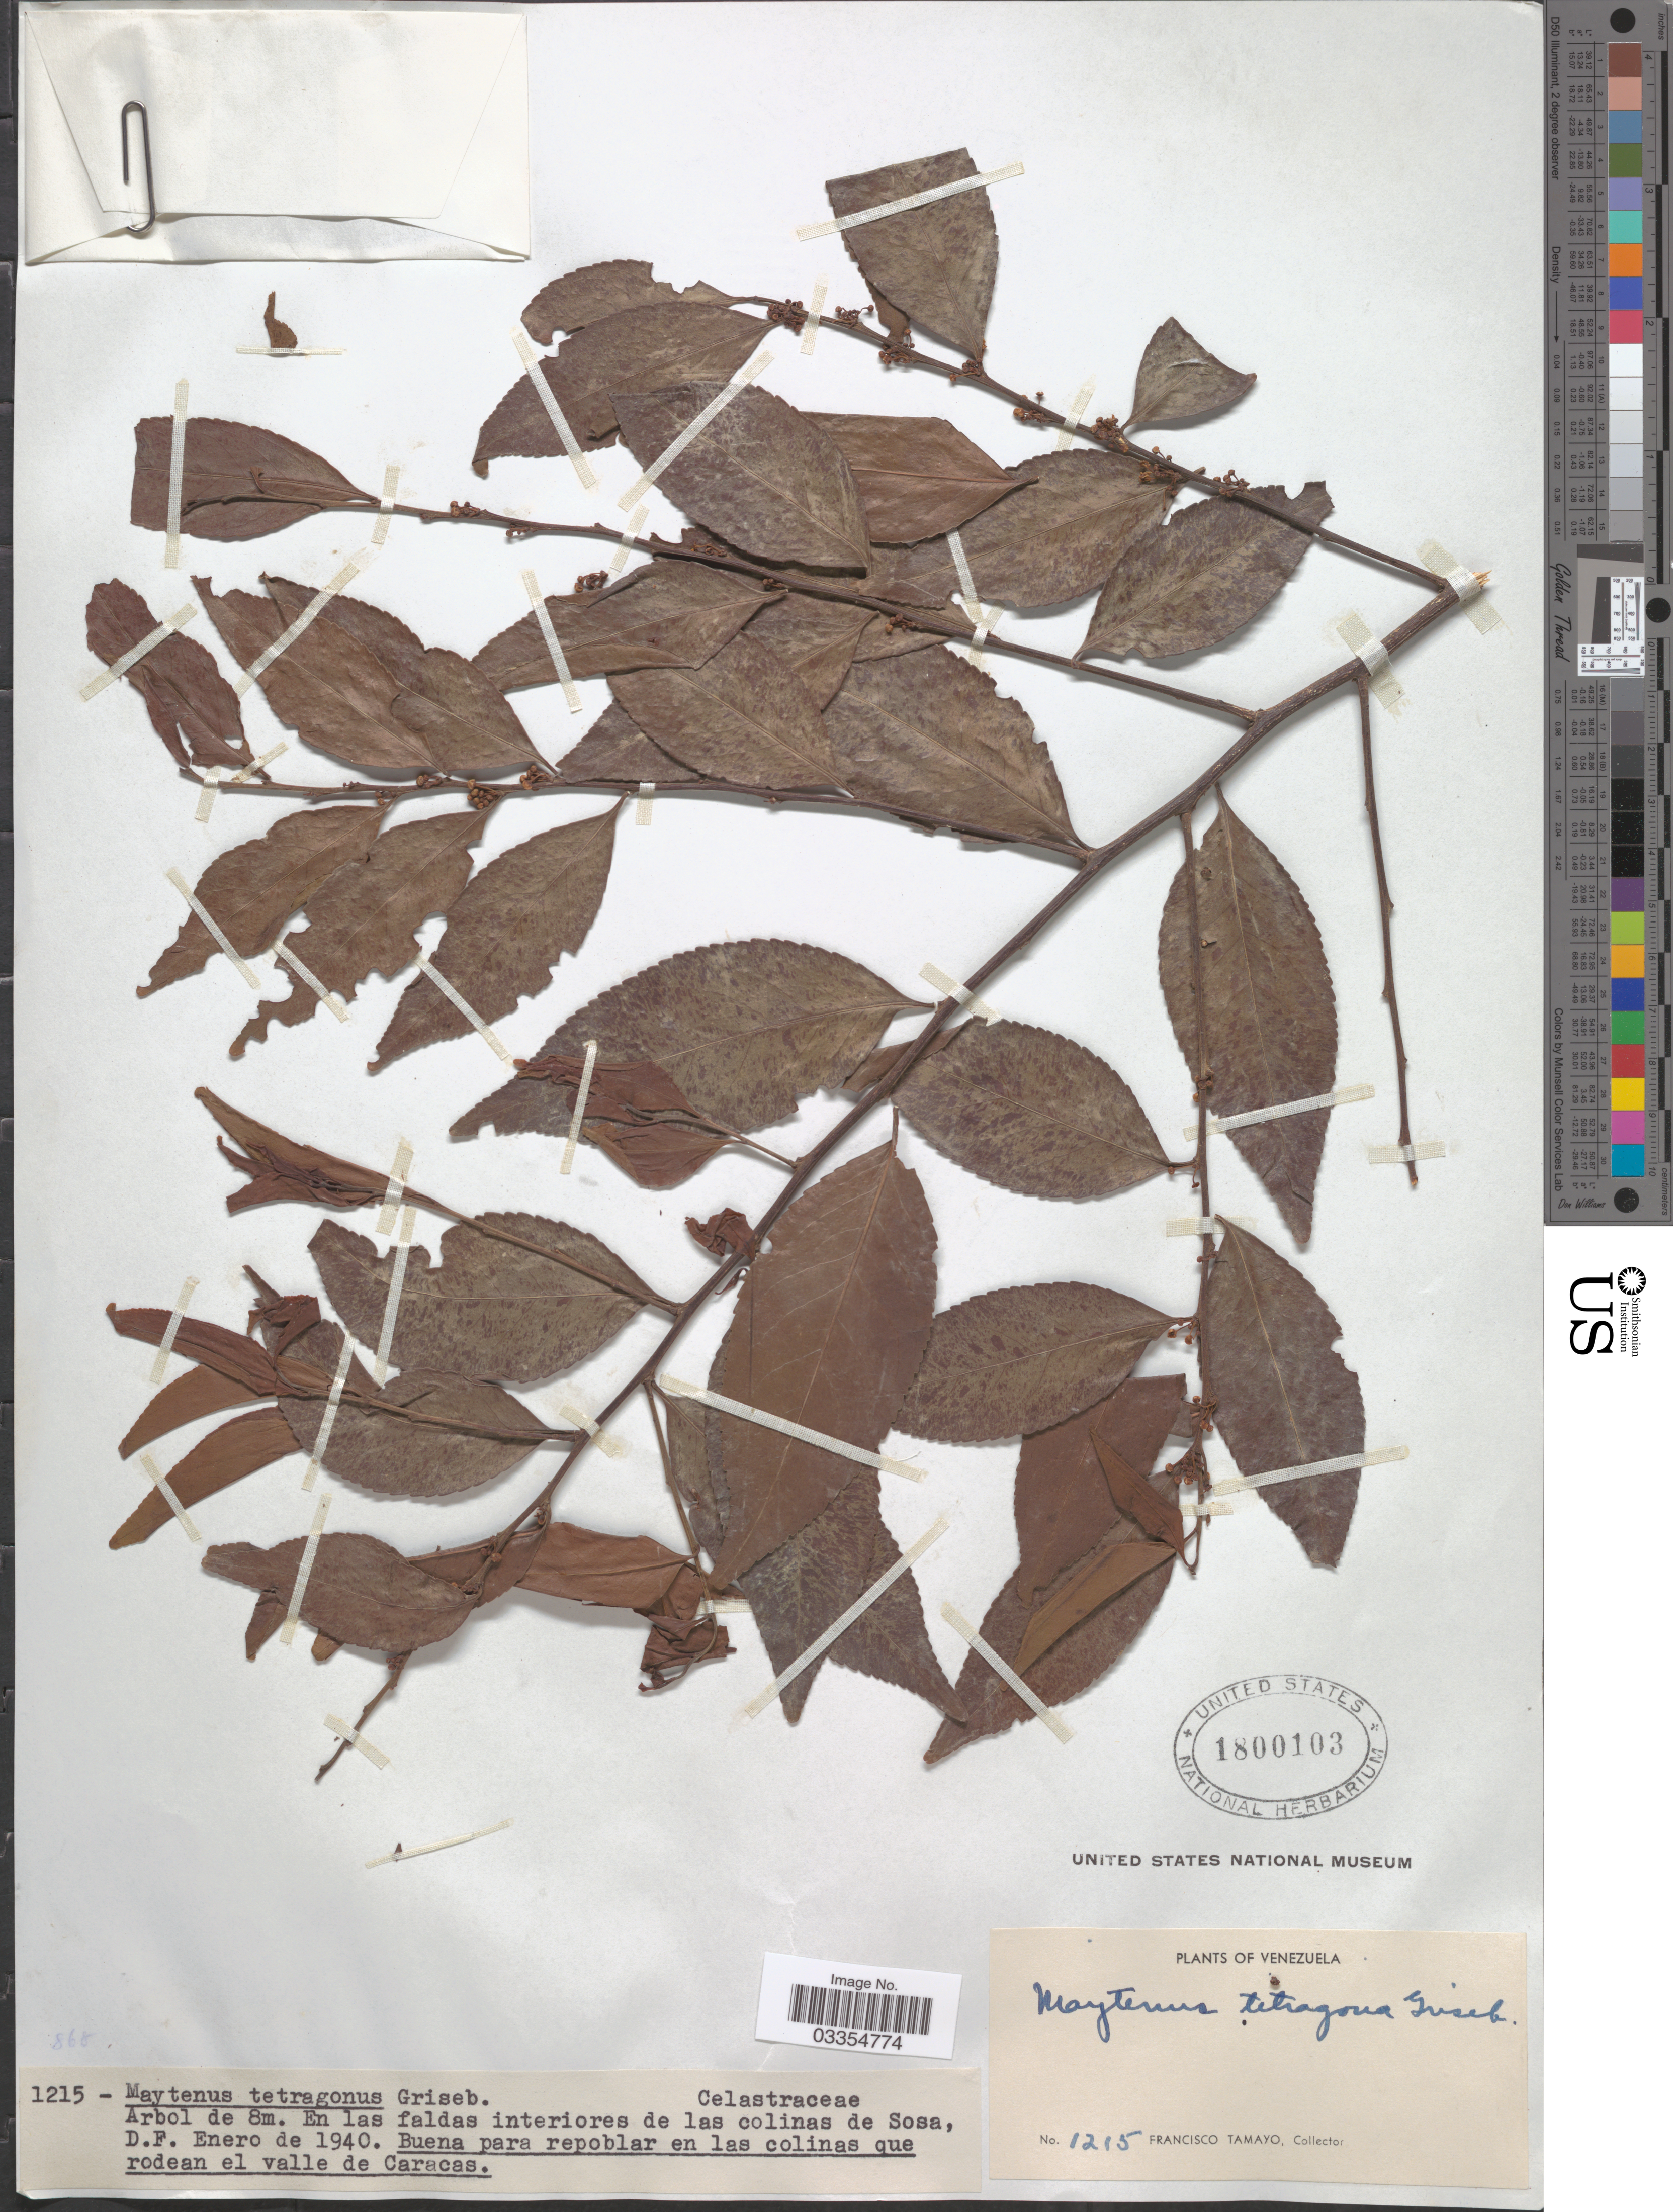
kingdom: Plantae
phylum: Tracheophyta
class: Magnoliopsida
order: Celastrales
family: Celastraceae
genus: Maytenus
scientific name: Maytenus floribunda Pittier, nom. illeg. hom.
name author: Pittier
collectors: F. Tamayo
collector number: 1215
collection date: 1940-01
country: Venezuela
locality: En las faldas interiores de las colinas de Sosa, D.F. Buena para repoblar en las colinas que rodean el valle de Caracas.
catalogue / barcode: US 1800103